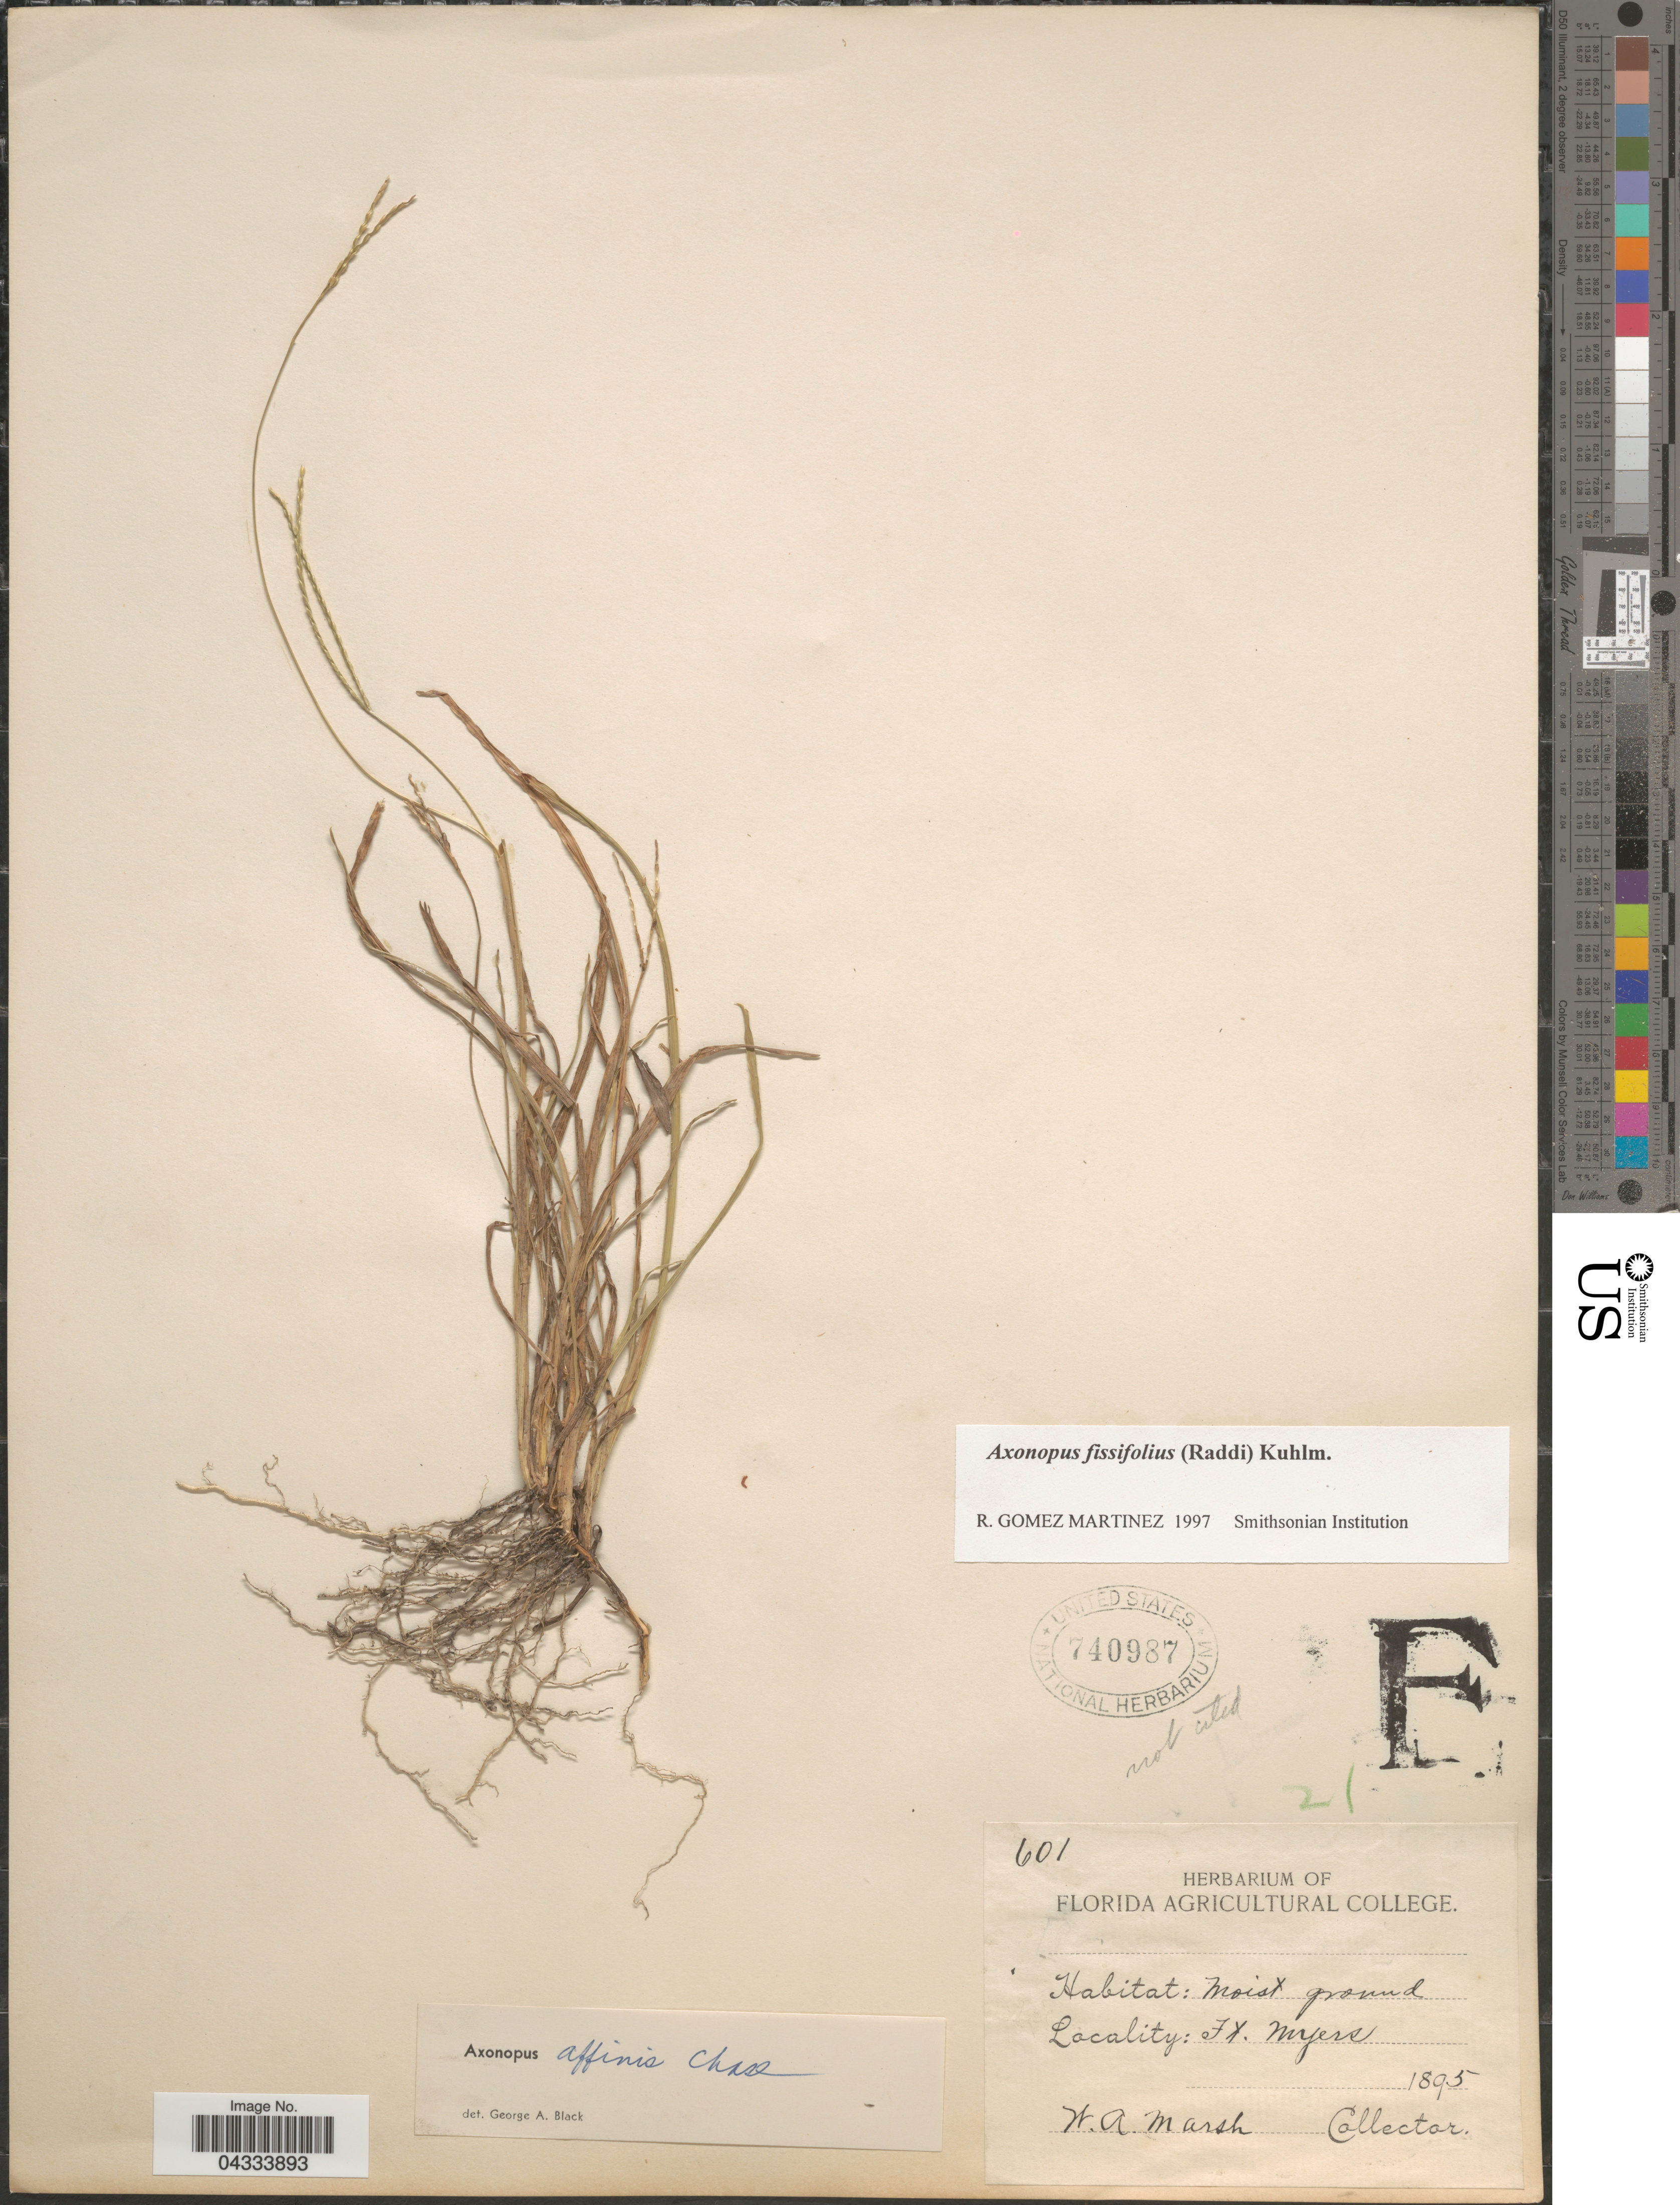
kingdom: Plantae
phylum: Tracheophyta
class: Liliopsida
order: Poales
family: Poaceae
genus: Axonopus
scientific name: Axonopus fissifolius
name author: (Raddi) Kuhlm.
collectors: W. Marsh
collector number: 601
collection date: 1895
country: United States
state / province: Florida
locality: Ft. Myers.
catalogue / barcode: US 740987